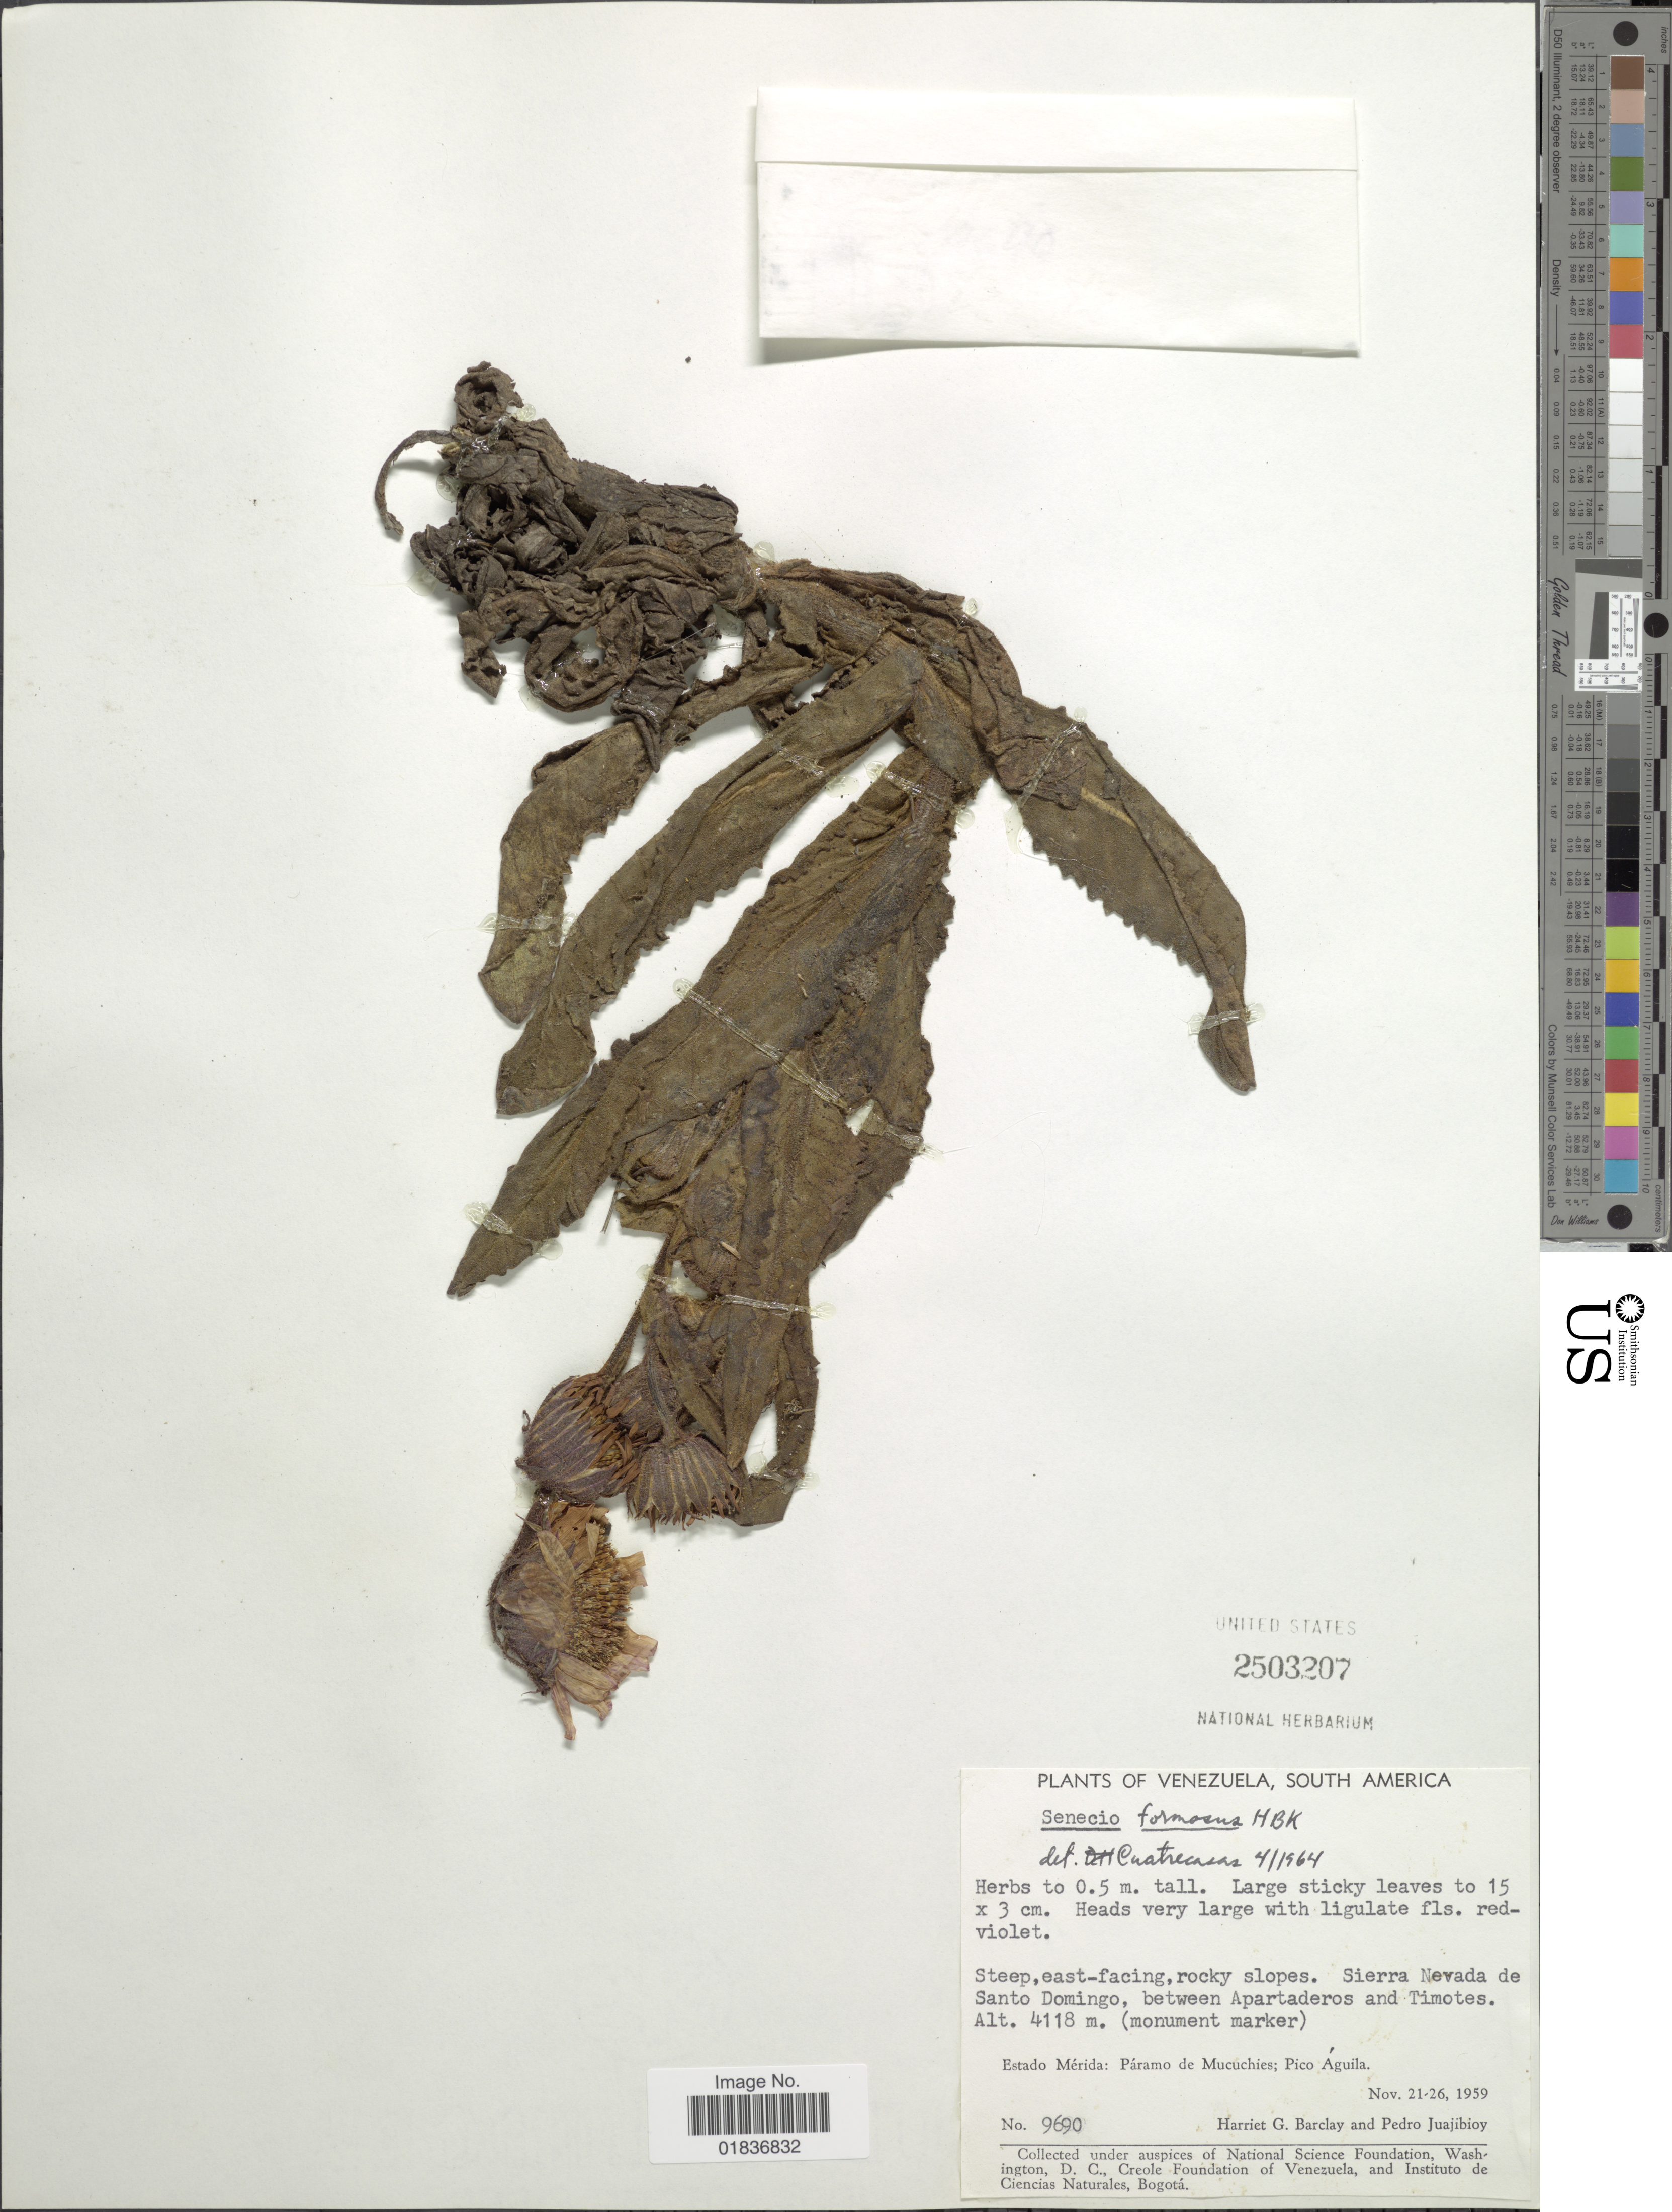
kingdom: Plantae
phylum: Tracheophyta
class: Magnoliopsida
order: Asterales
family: Asteraceae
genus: Senecio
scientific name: Senecio wedglacialis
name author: Cuatrec.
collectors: H. G. Barclay & P. Juajibioy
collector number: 9690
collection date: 1959-11-21/1959-11-26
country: Venezuela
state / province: Mérida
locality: Estado Merida: Paramo de Mucuchies; Pico Aguila. Sierra Nevada de Santo Domingo, between Apartaderos and Timotes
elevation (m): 4118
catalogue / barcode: US 2503207